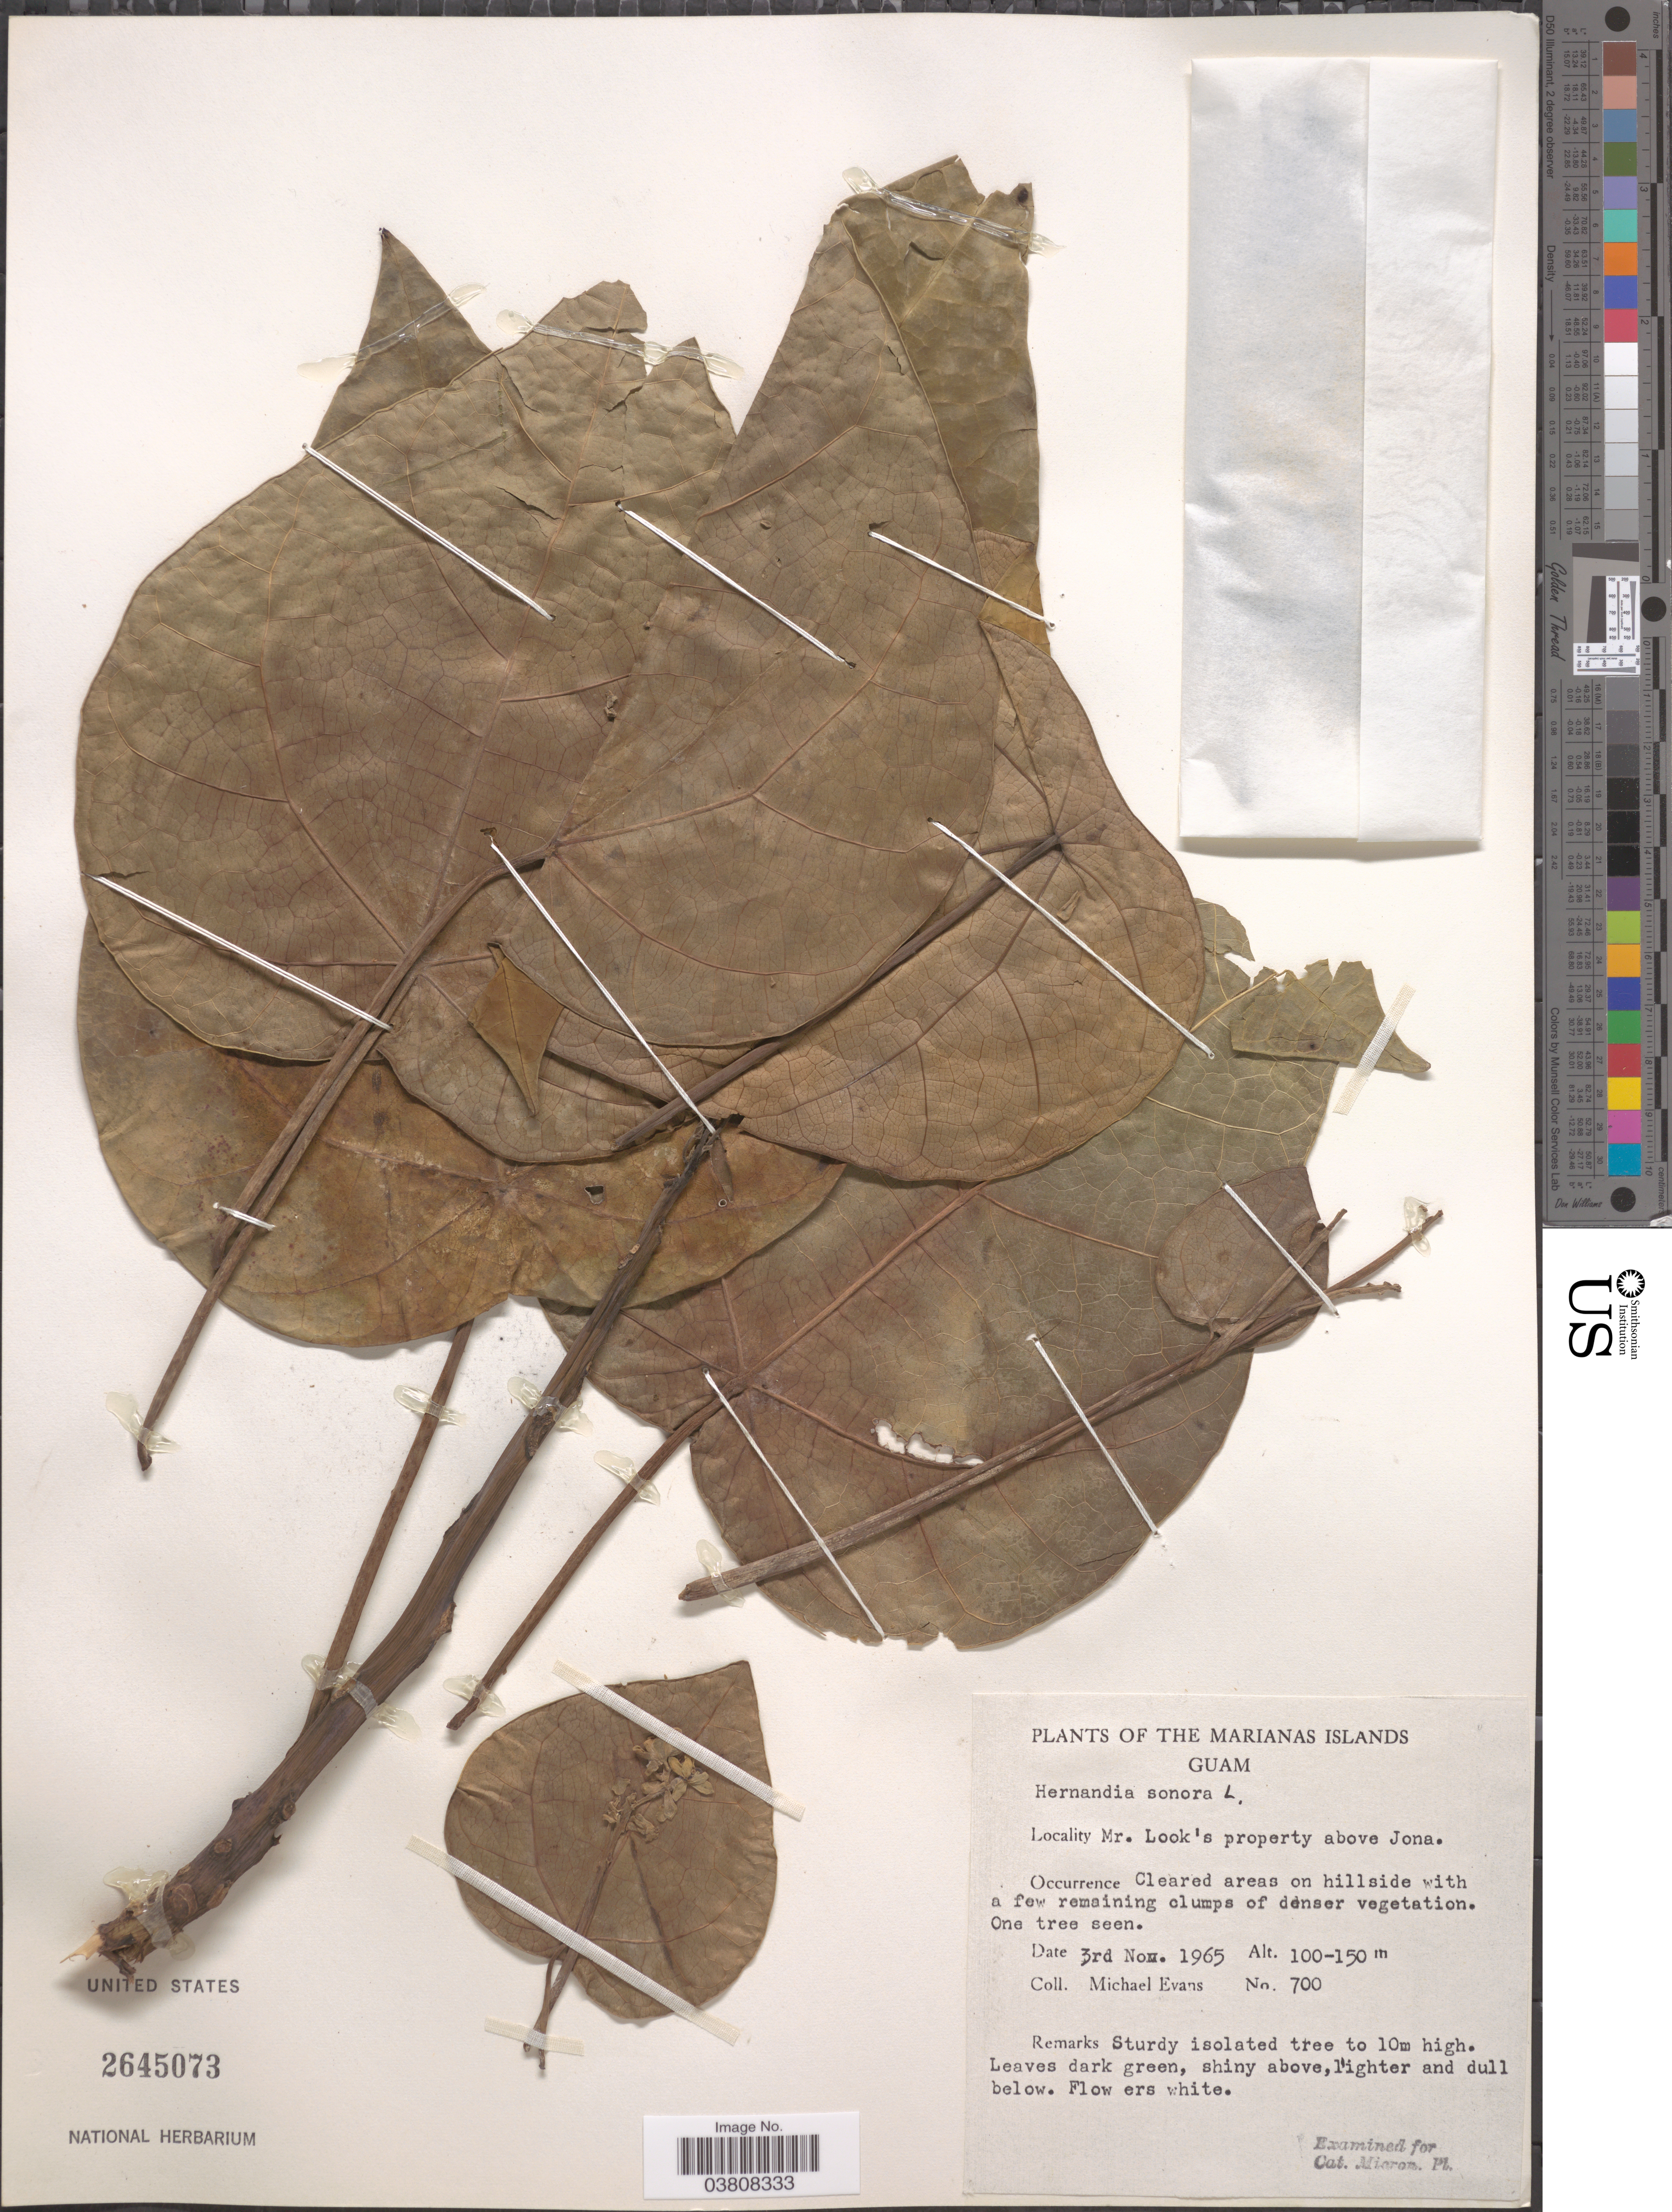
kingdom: Plantae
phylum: Tracheophyta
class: Magnoliopsida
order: Laurales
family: Hernandiaceae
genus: Hernandia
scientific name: Hernandia nymphaeifolia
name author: (C. Presl) Kubitzki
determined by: Strong, Mark T., (BOT), Smithsonian Institution - National Museum of Natural History (UNITED STATES)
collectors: M. Evans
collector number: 700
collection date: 1965-11-03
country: Guam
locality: The Marianas Islands. Mr. Look's property above Jona.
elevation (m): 100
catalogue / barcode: US 2645073